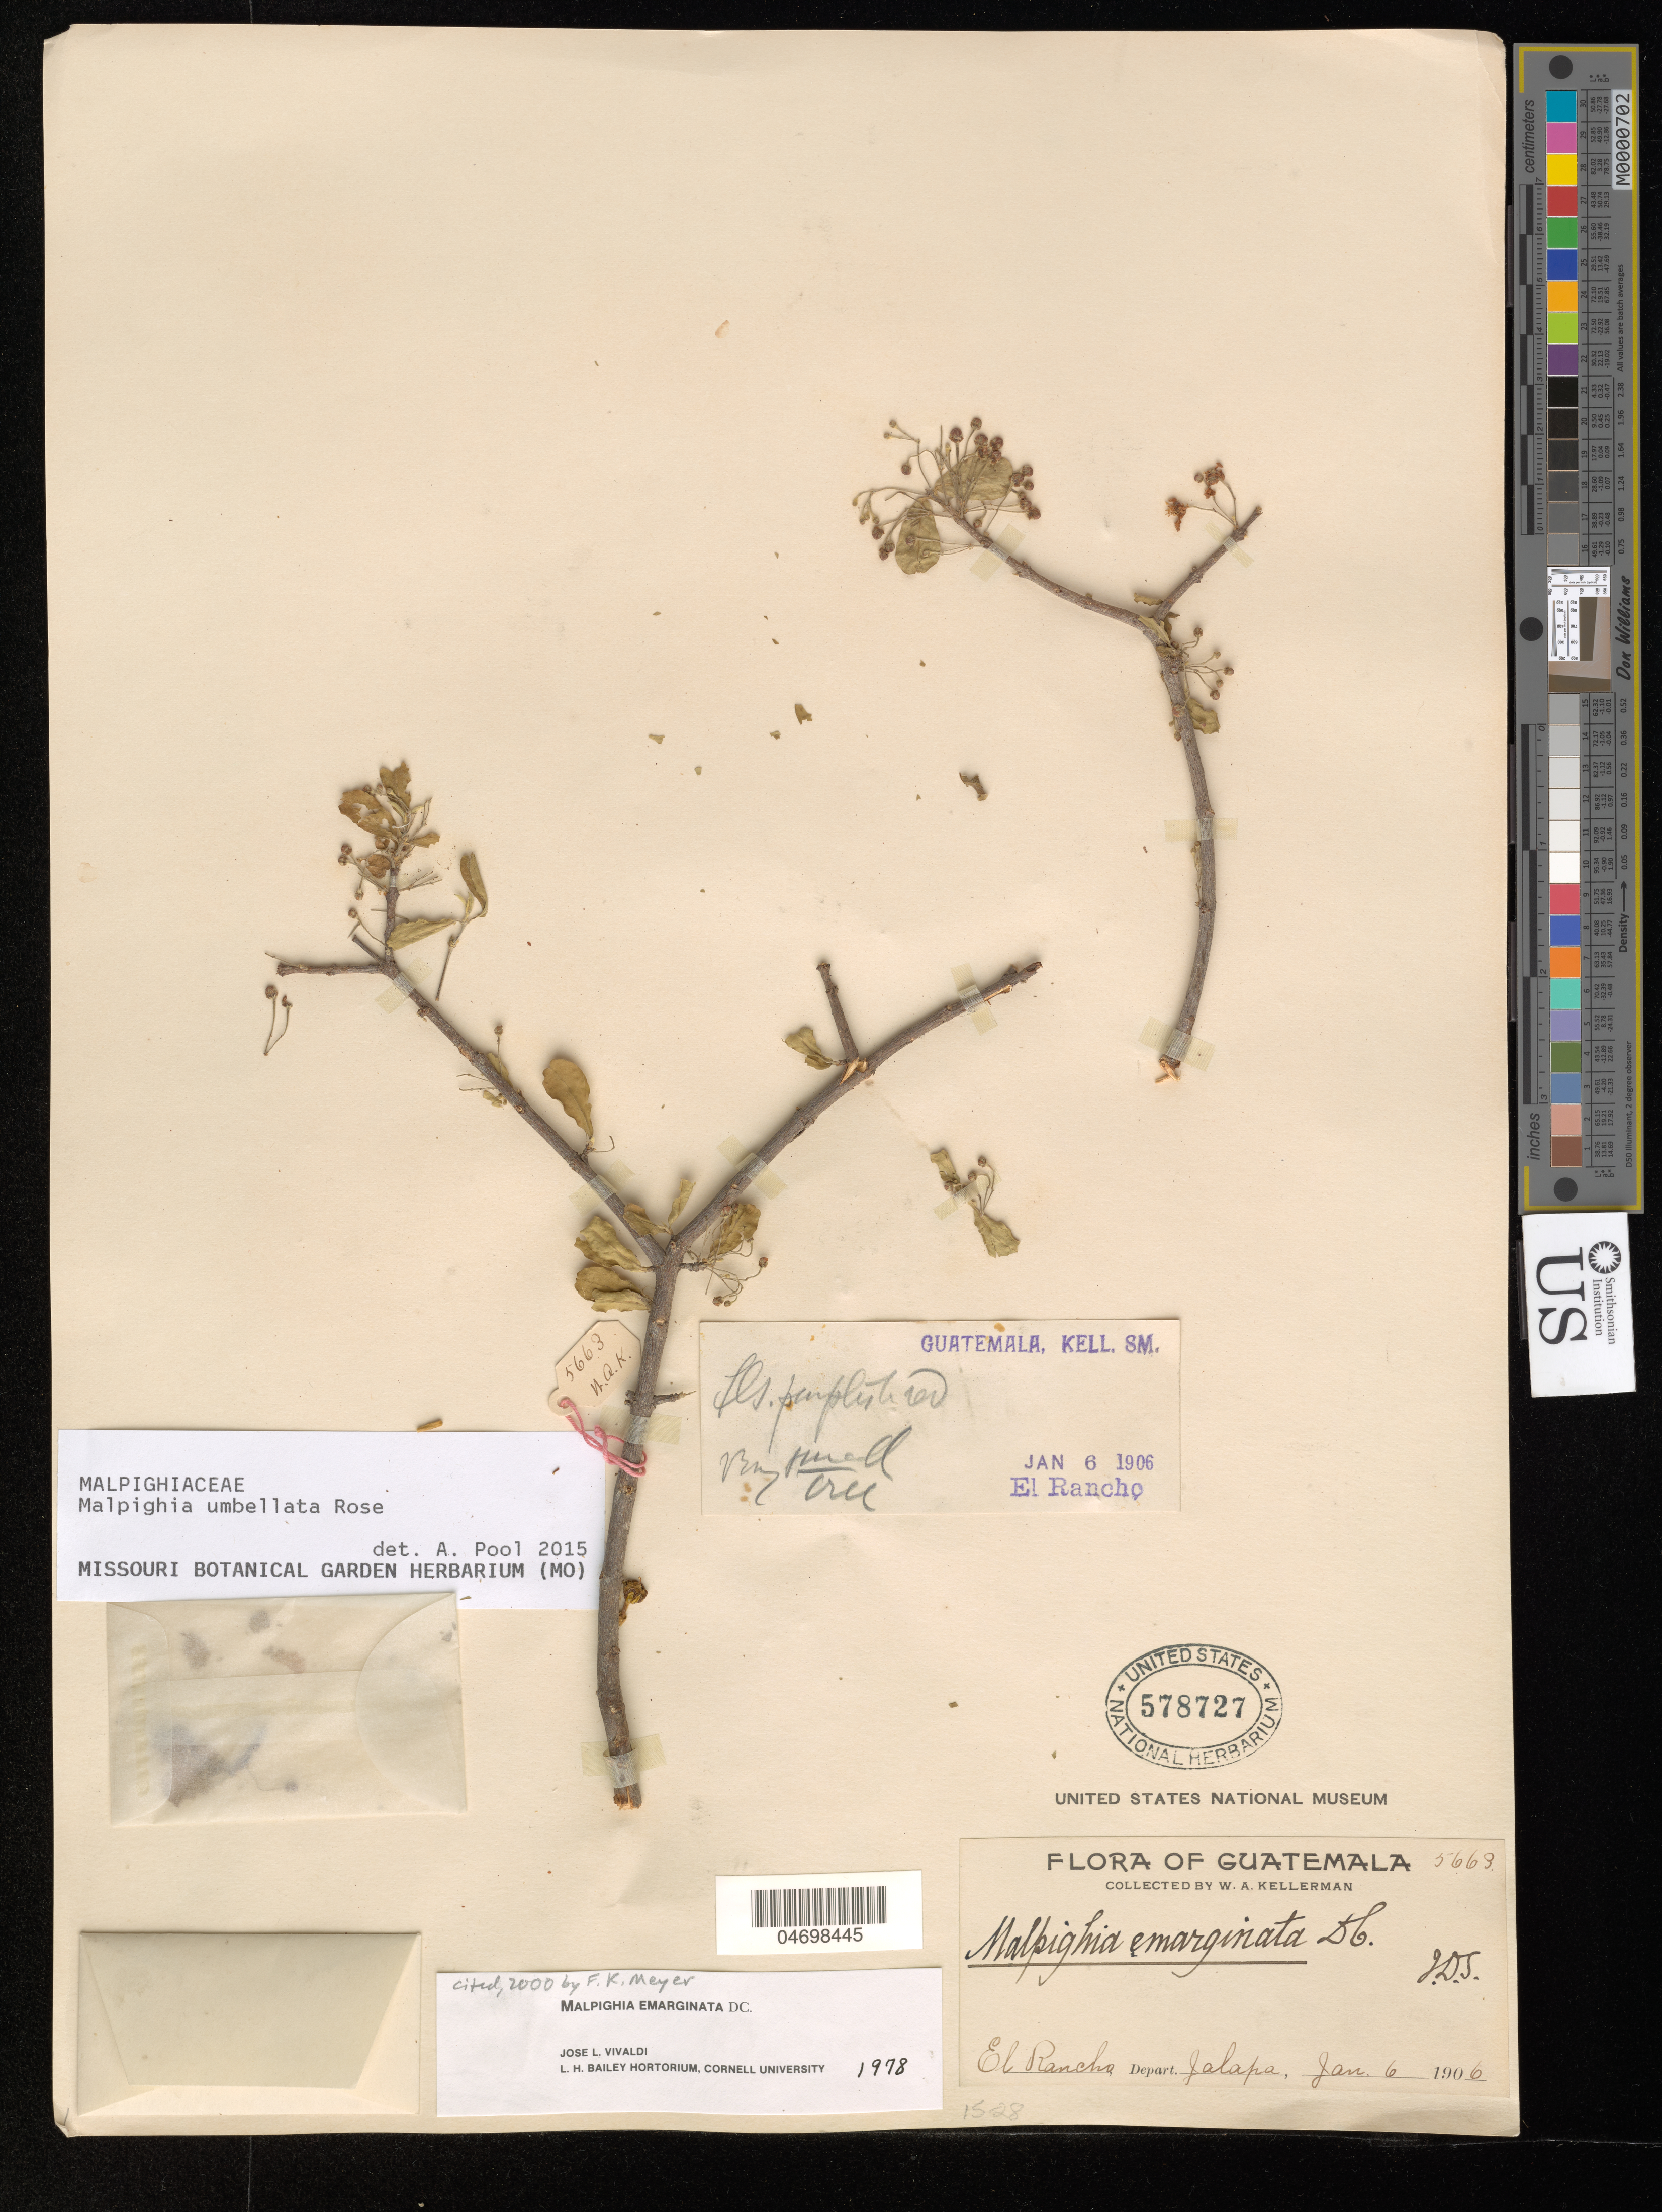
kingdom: Plantae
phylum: Tracheophyta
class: Magnoliopsida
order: Malpighiales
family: Malpighiaceae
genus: Malpighia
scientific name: Malpighia umbellata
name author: Rose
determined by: Pool, A., (MO), Missouri Botanical Garden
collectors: W. Kellerman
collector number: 5663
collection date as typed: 06 Jan 1906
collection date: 1906-01-06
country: Guatemala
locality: El Rancho.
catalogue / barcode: US 578727